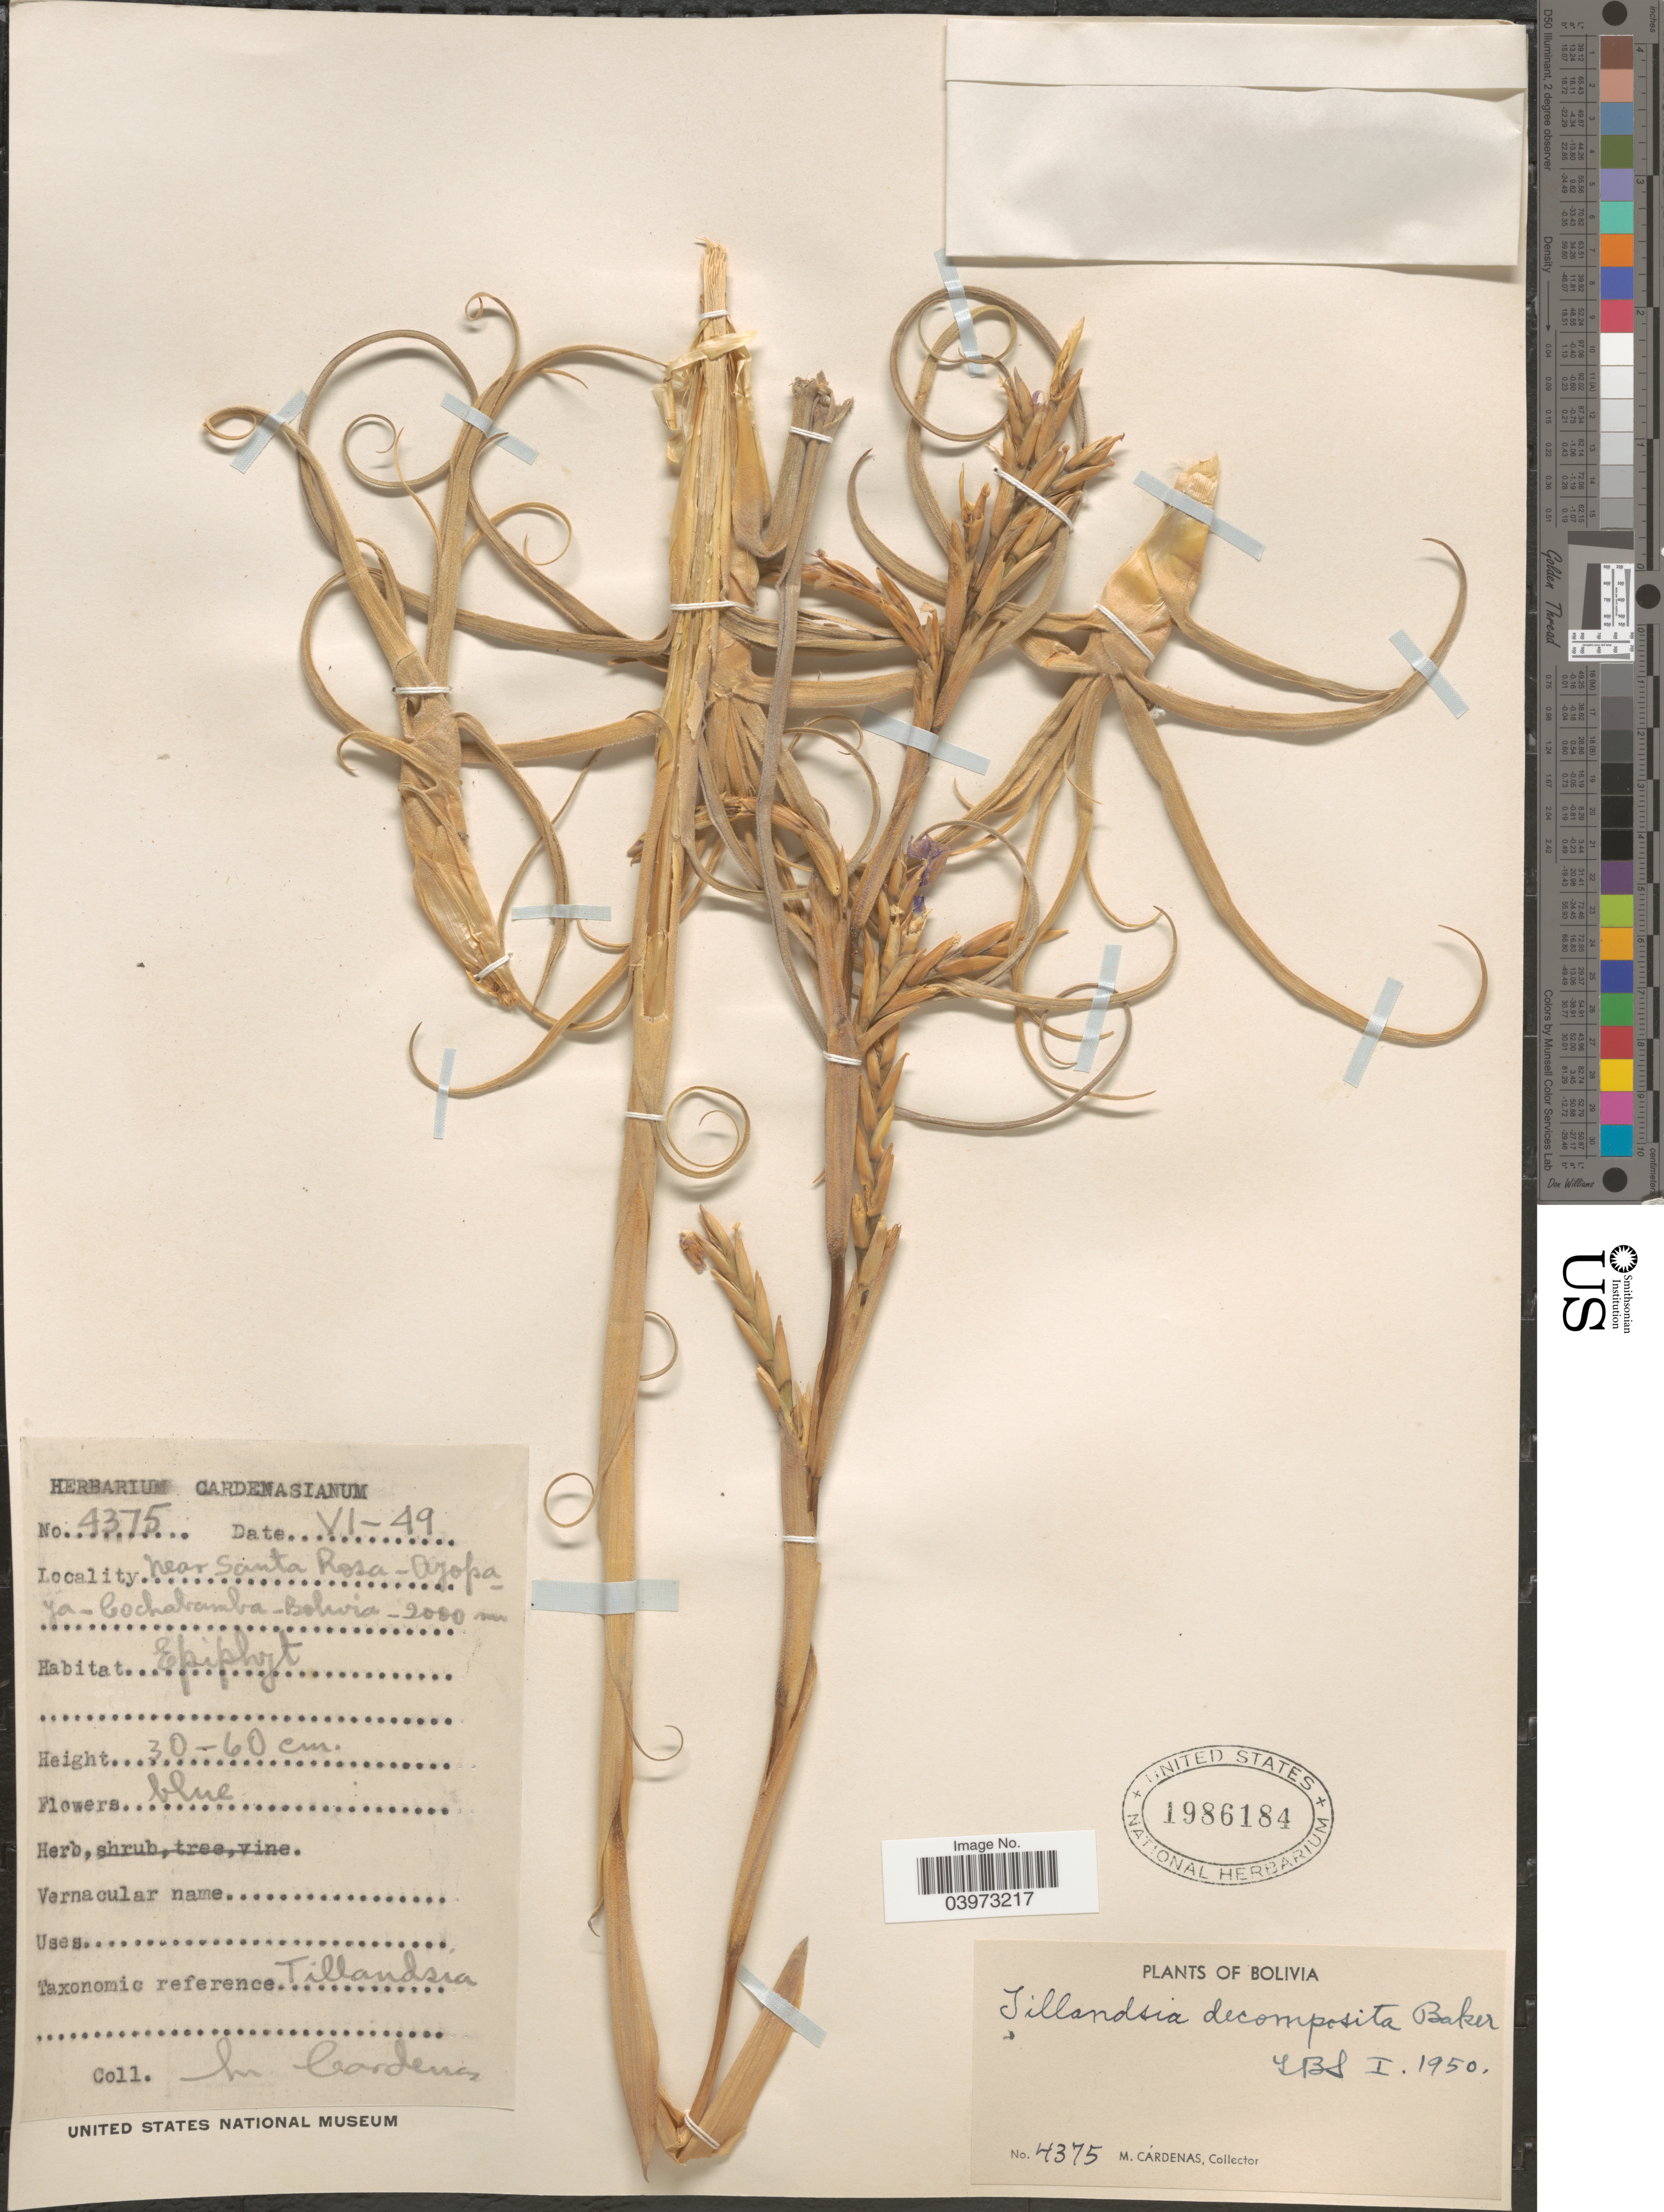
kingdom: Plantae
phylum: Tracheophyta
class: Liliopsida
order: Poales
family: Bromeliaceae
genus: Tillandsia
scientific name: Tillandsia duratii var. saxitilis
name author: (Hassl.) L.B. Sm.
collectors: M. Cárdenas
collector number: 4375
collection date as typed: Transcribed d/m/y: /6/49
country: Bolivia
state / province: Cochabamba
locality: Near Santa Rosa-Ajopaya.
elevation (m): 2000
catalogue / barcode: US 1986184